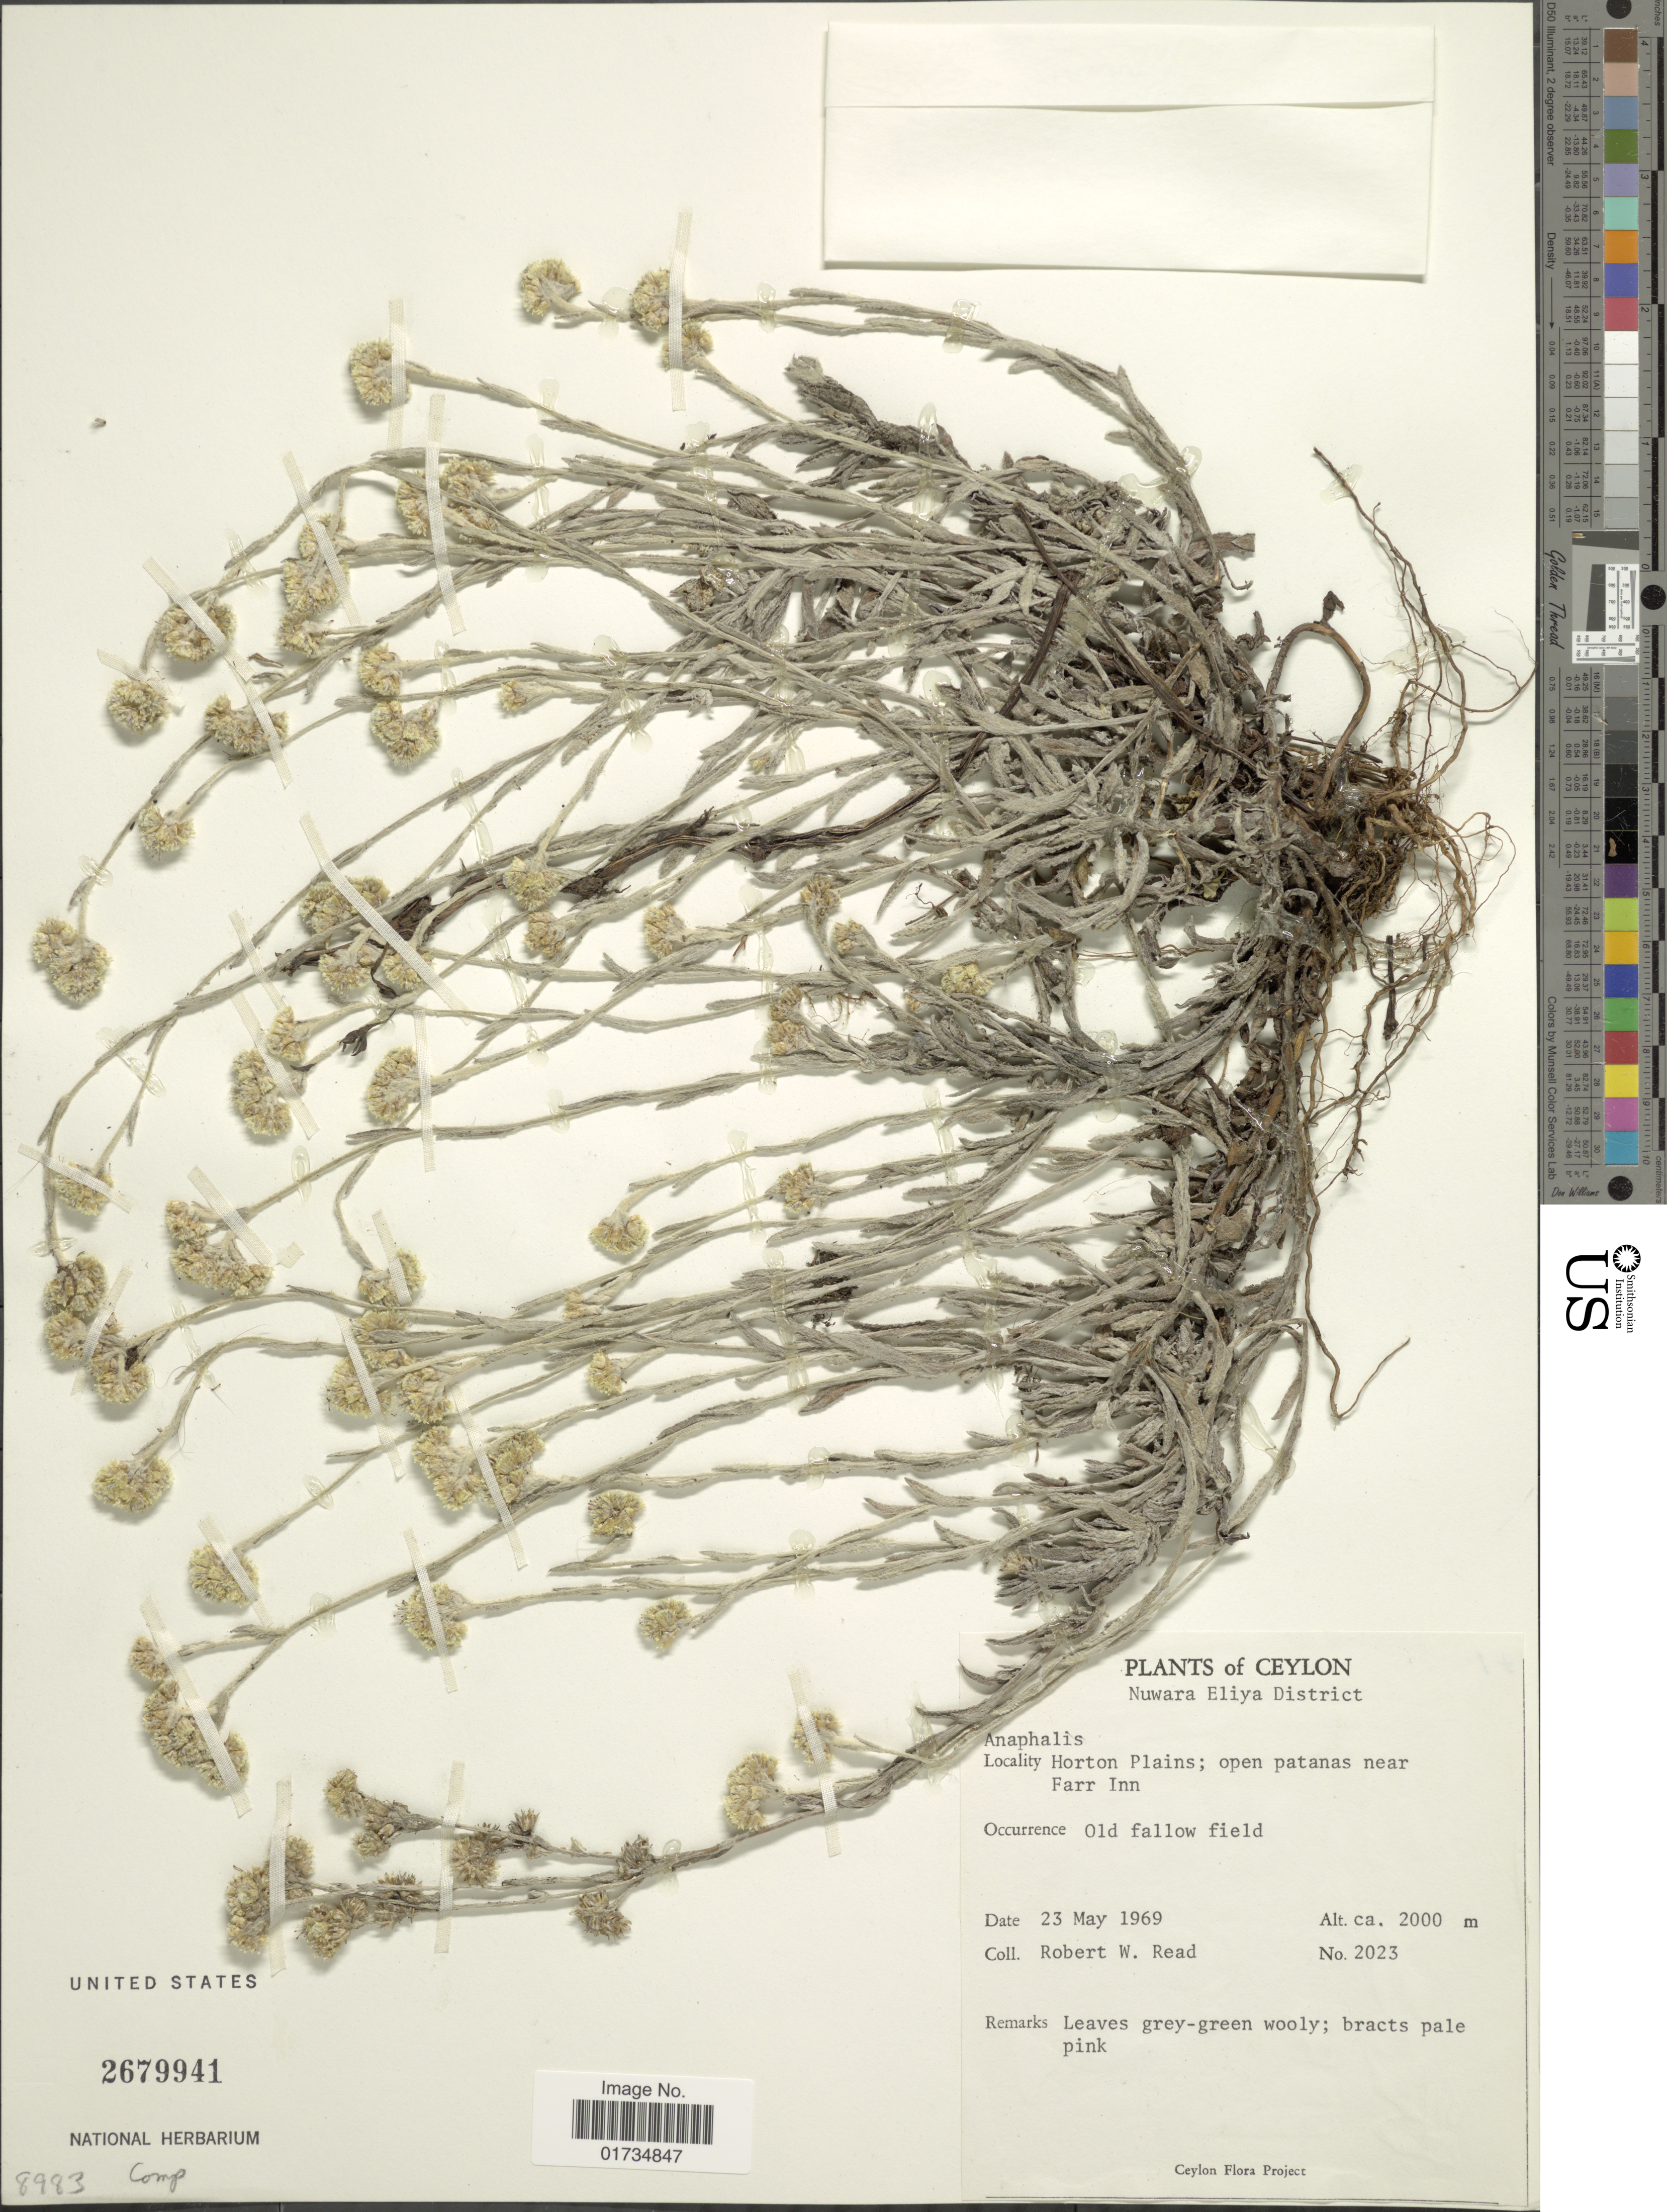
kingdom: Plantae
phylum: Tracheophyta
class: Magnoliopsida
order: Asterales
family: Asteraceae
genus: Anaphalis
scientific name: Anaphalis subdecurrens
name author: (DC.) Gamble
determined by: Chen, Y. S.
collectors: R. W. Read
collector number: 2023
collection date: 1969-05-23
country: Sri Lanka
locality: Ceylon. Nuwara Eliya district. Horton Plains; open patanas near Farr Inn. Old fallow field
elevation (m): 2000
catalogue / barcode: US 2679941